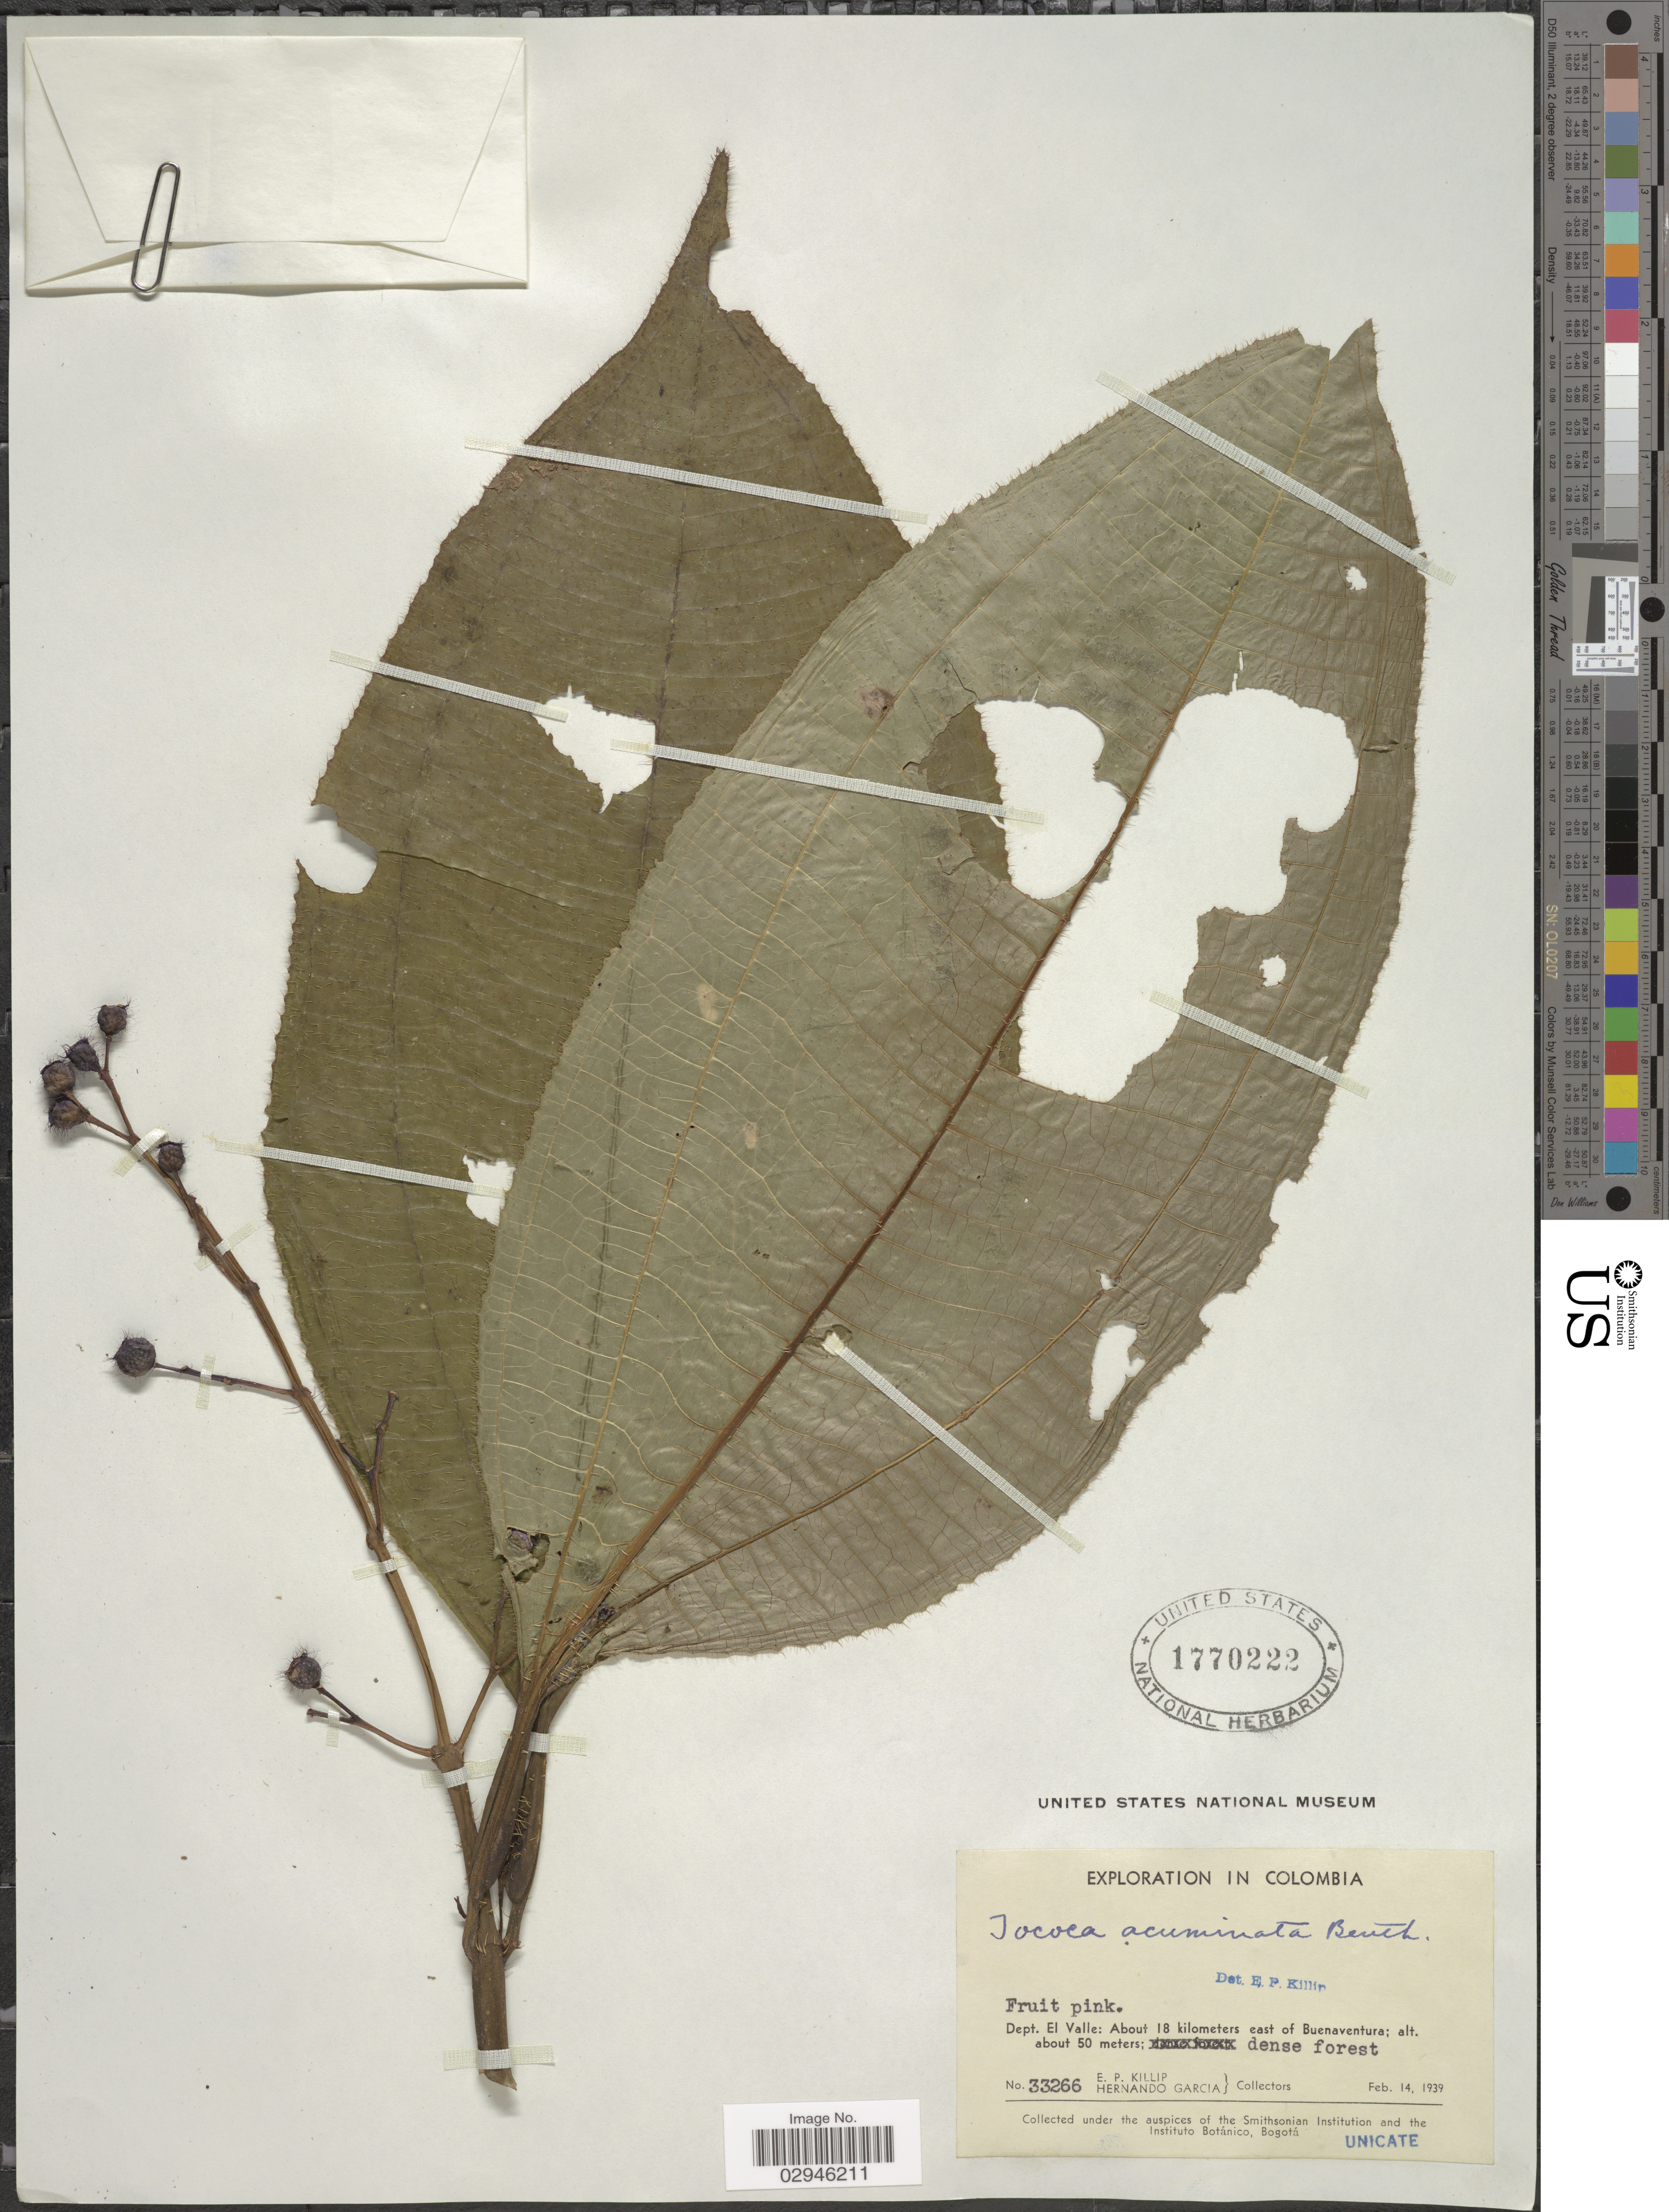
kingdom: Plantae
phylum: Tracheophyta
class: Magnoliopsida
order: Myrtales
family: Melastomataceae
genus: Tococa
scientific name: Tococa acuminata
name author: Benth.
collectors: E. P. Killip & H. Garcia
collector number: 33266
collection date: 1939-02-14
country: Colombia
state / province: Valle del Cauca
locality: Dept. El Valle: About 18 kilometers east of Buenaventura.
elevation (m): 50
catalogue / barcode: US 1770222